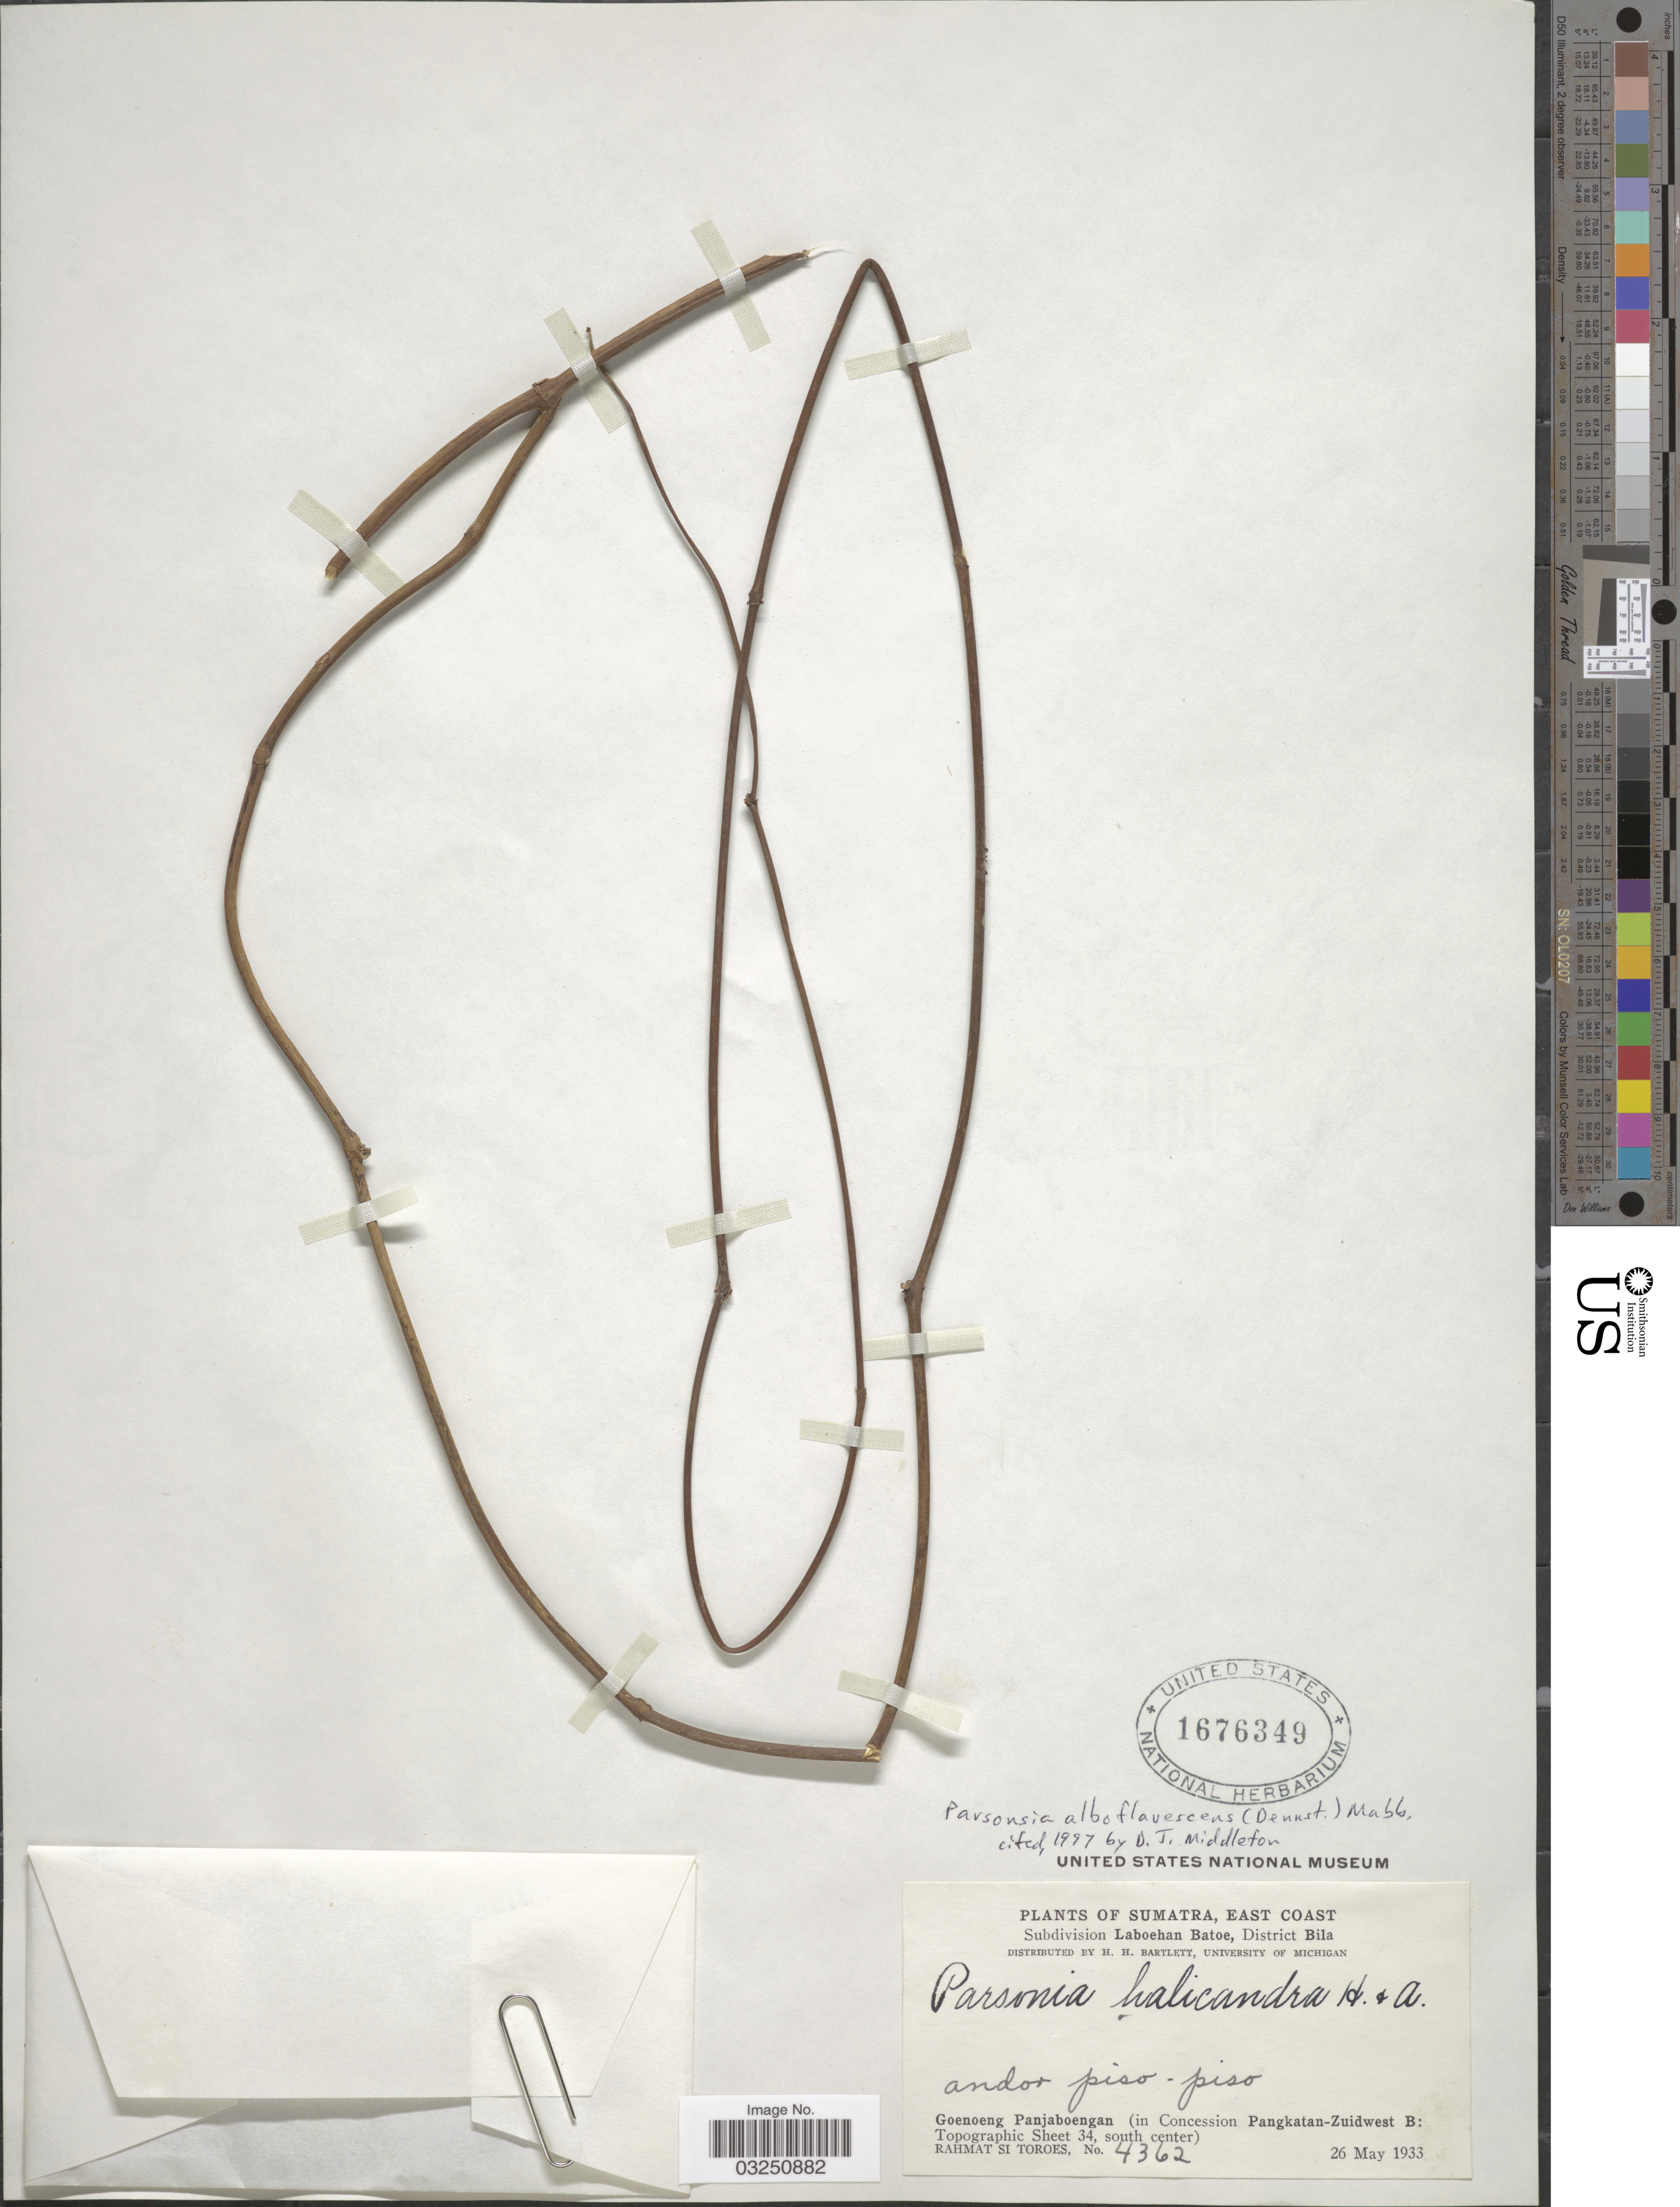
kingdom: Plantae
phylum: Tracheophyta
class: Magnoliopsida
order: Gentianales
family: Apocynaceae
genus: Parsonsia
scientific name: Parsonsia alboflavescens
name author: (Dennst.) Mabberley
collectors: Rahmat Si Boeea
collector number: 4362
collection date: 1933-05-26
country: Indonesia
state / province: Sumatra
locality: East Coast. Subdivision Laboehan Batoe, District Bila. Goenoeng Panjaboengan (in Concession Pangkatan-Zuidwest B: Topographic Sheet 34, south center).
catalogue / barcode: US 1676349